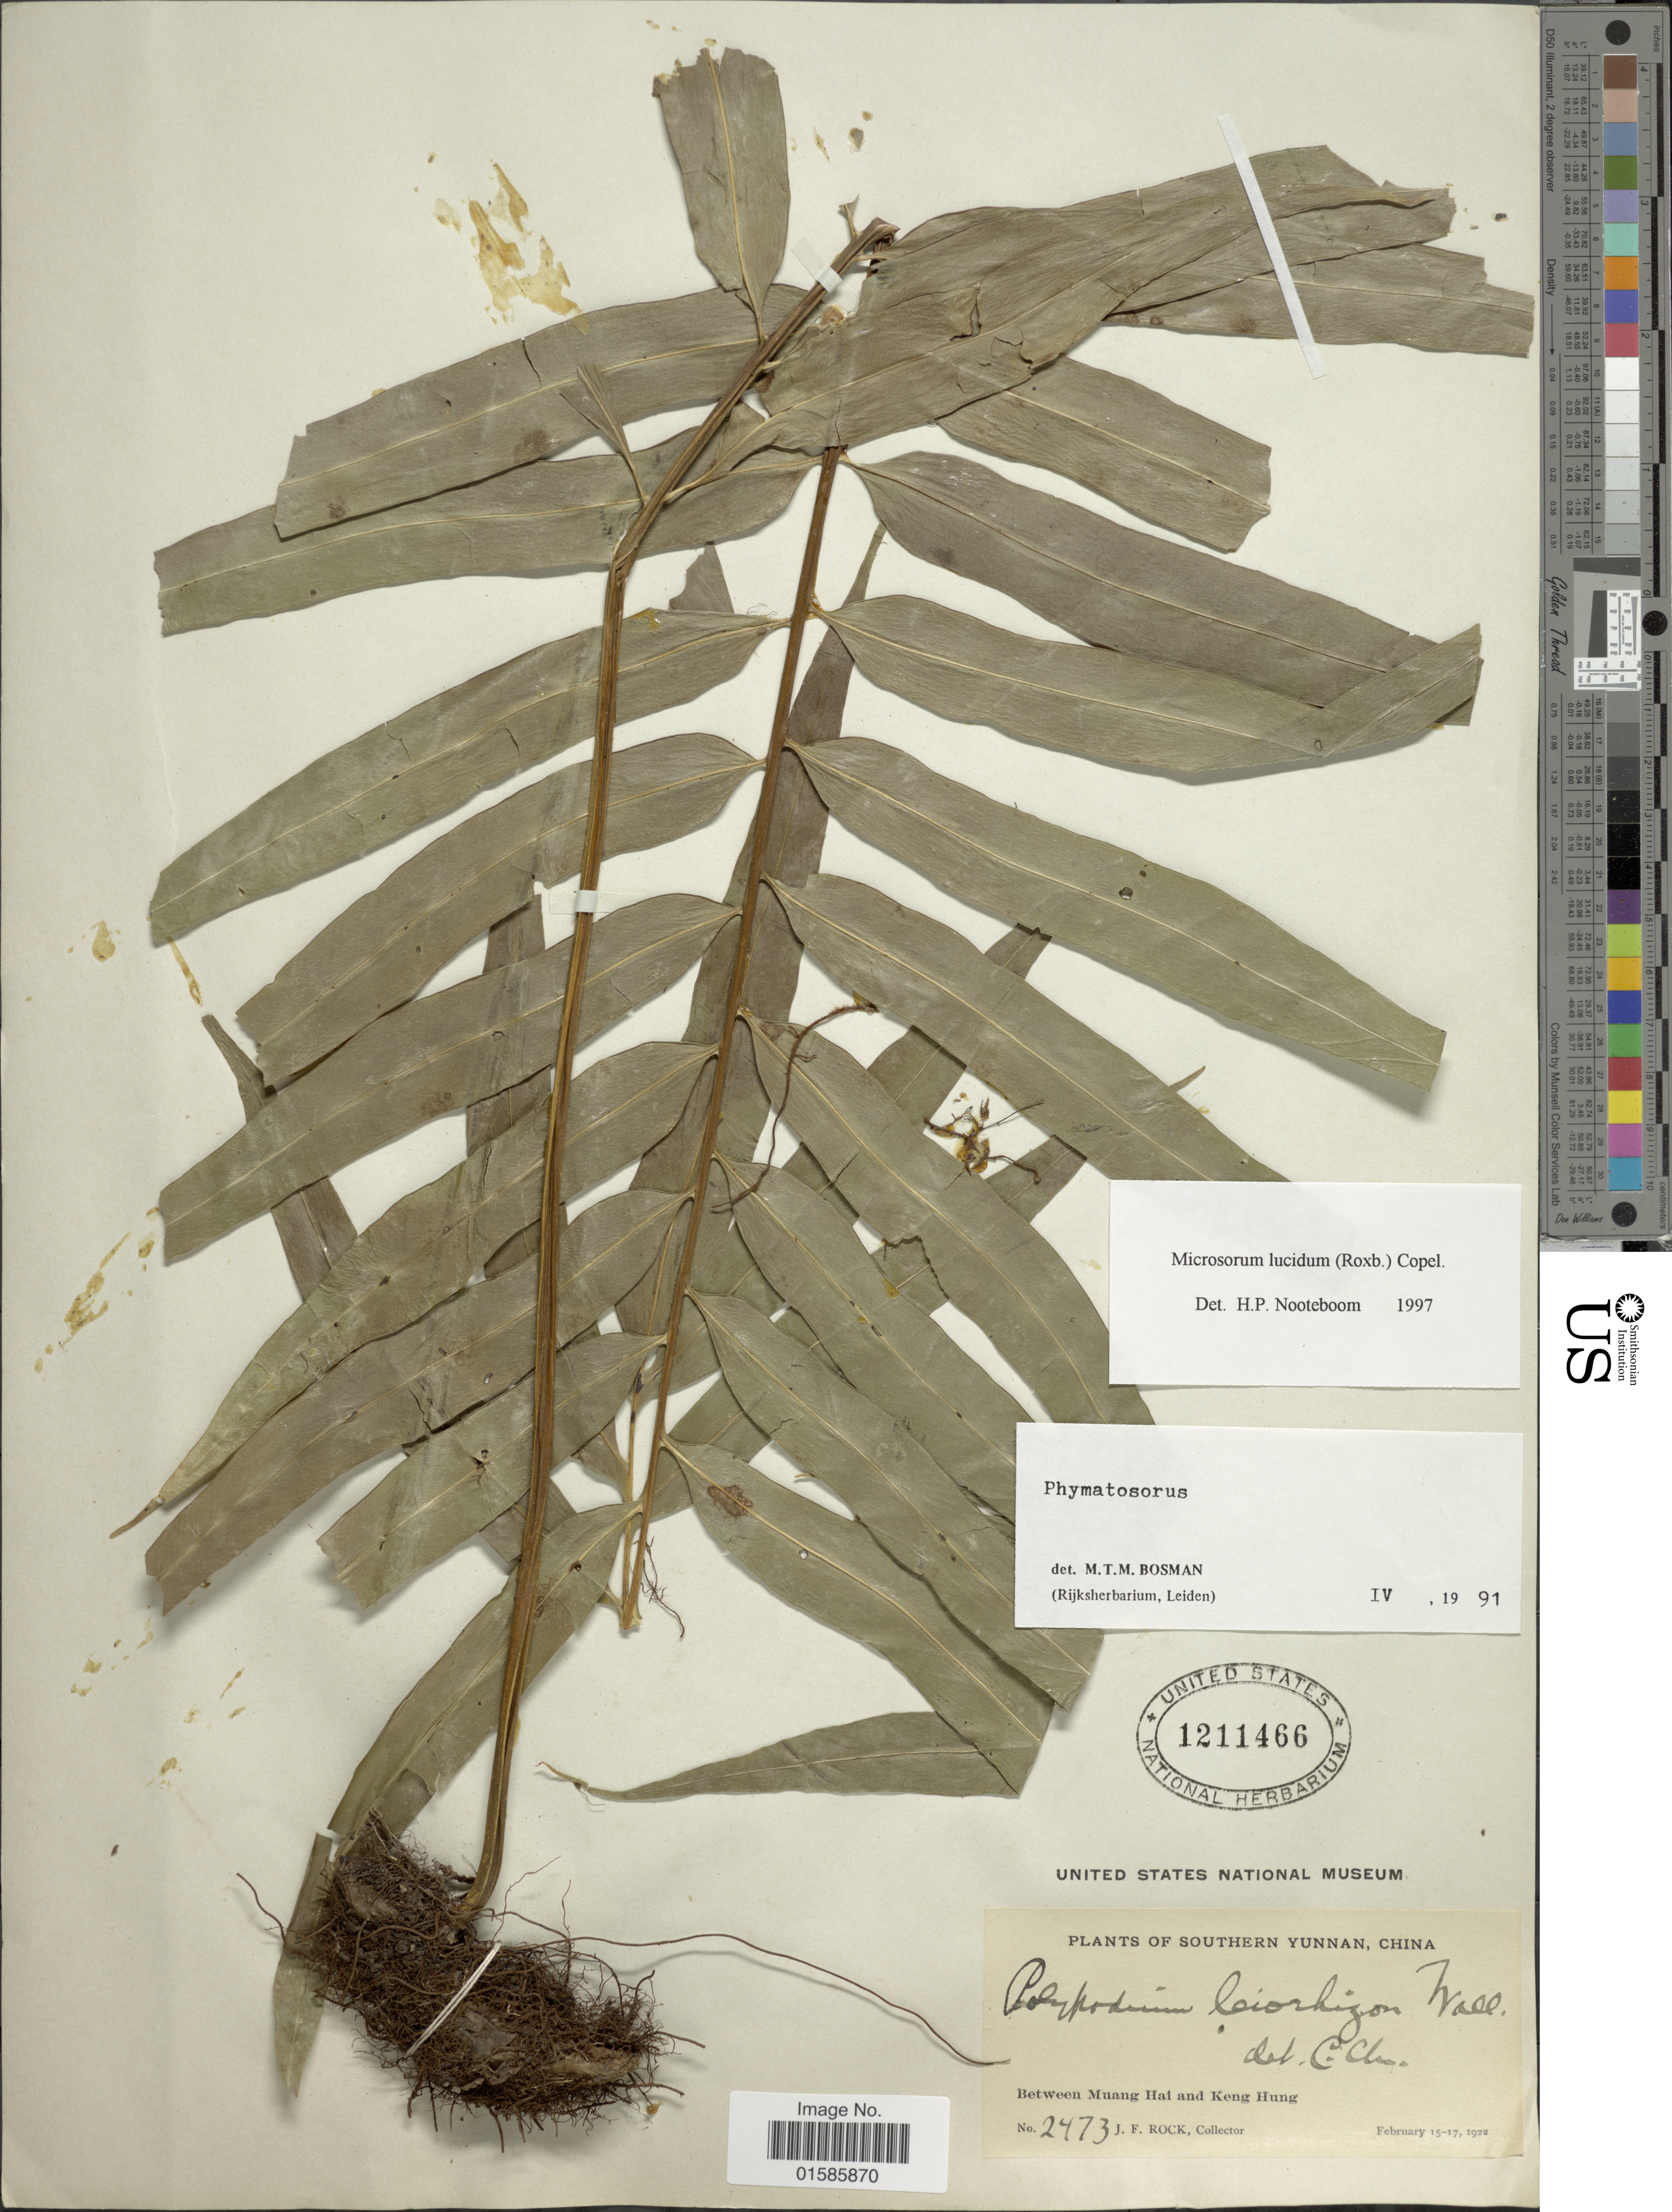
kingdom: Plantae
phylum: Tracheophyta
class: Polypodiopsida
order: Polypodiales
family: Polypodiaceae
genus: Microsorum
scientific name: Microsorum lucidum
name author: (Roxb. ex Griff.) Copel.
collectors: J. Rock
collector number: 2473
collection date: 1922-02-15/1922-02-17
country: China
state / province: Yunnan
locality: Southern Yunnan, Between Muan Hai and keng Hung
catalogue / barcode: US 1211466